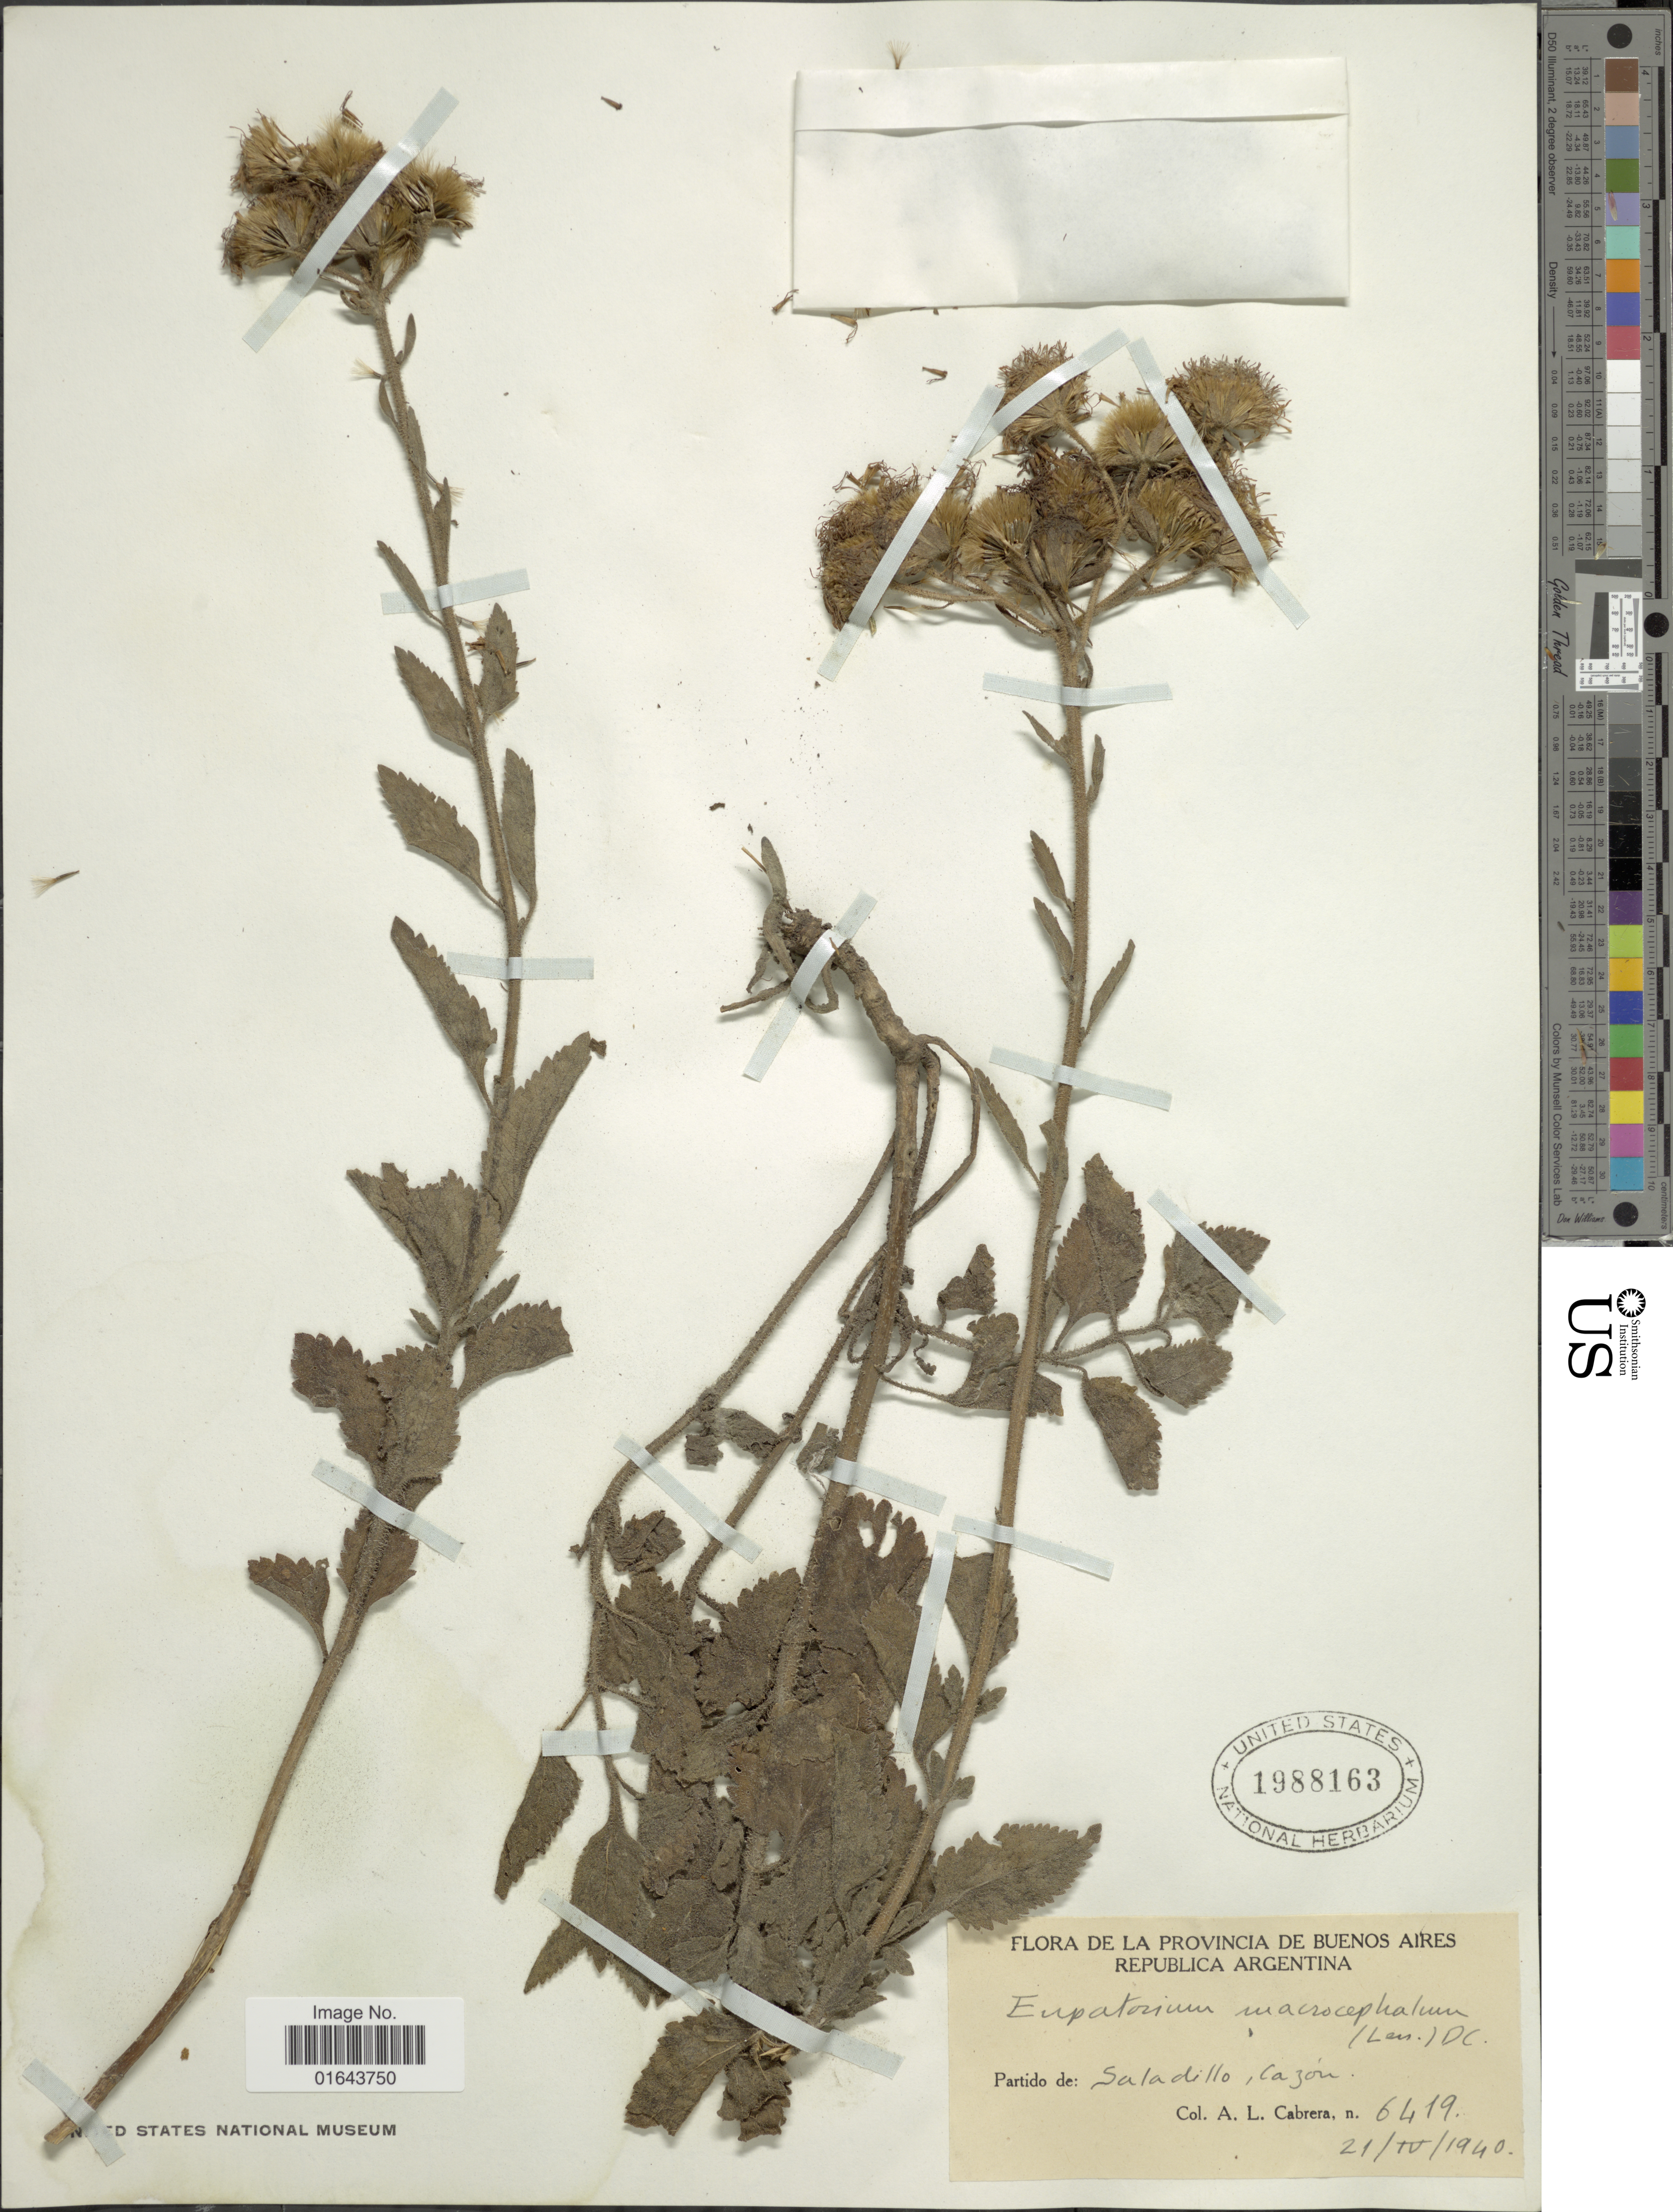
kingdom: Plantae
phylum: Tracheophyta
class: Magnoliopsida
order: Asterales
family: Asteraceae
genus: Campuloclinium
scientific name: Campuloclinium macrocephalum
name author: (Less.) DC.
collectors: A. L. Cabrera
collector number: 6419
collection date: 1940-04-21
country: Argentina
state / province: Buenos Aires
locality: Provincia de Buenos Aires. Republica Argentina. Partido de: Saladillo, Cazón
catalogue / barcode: US 1988163